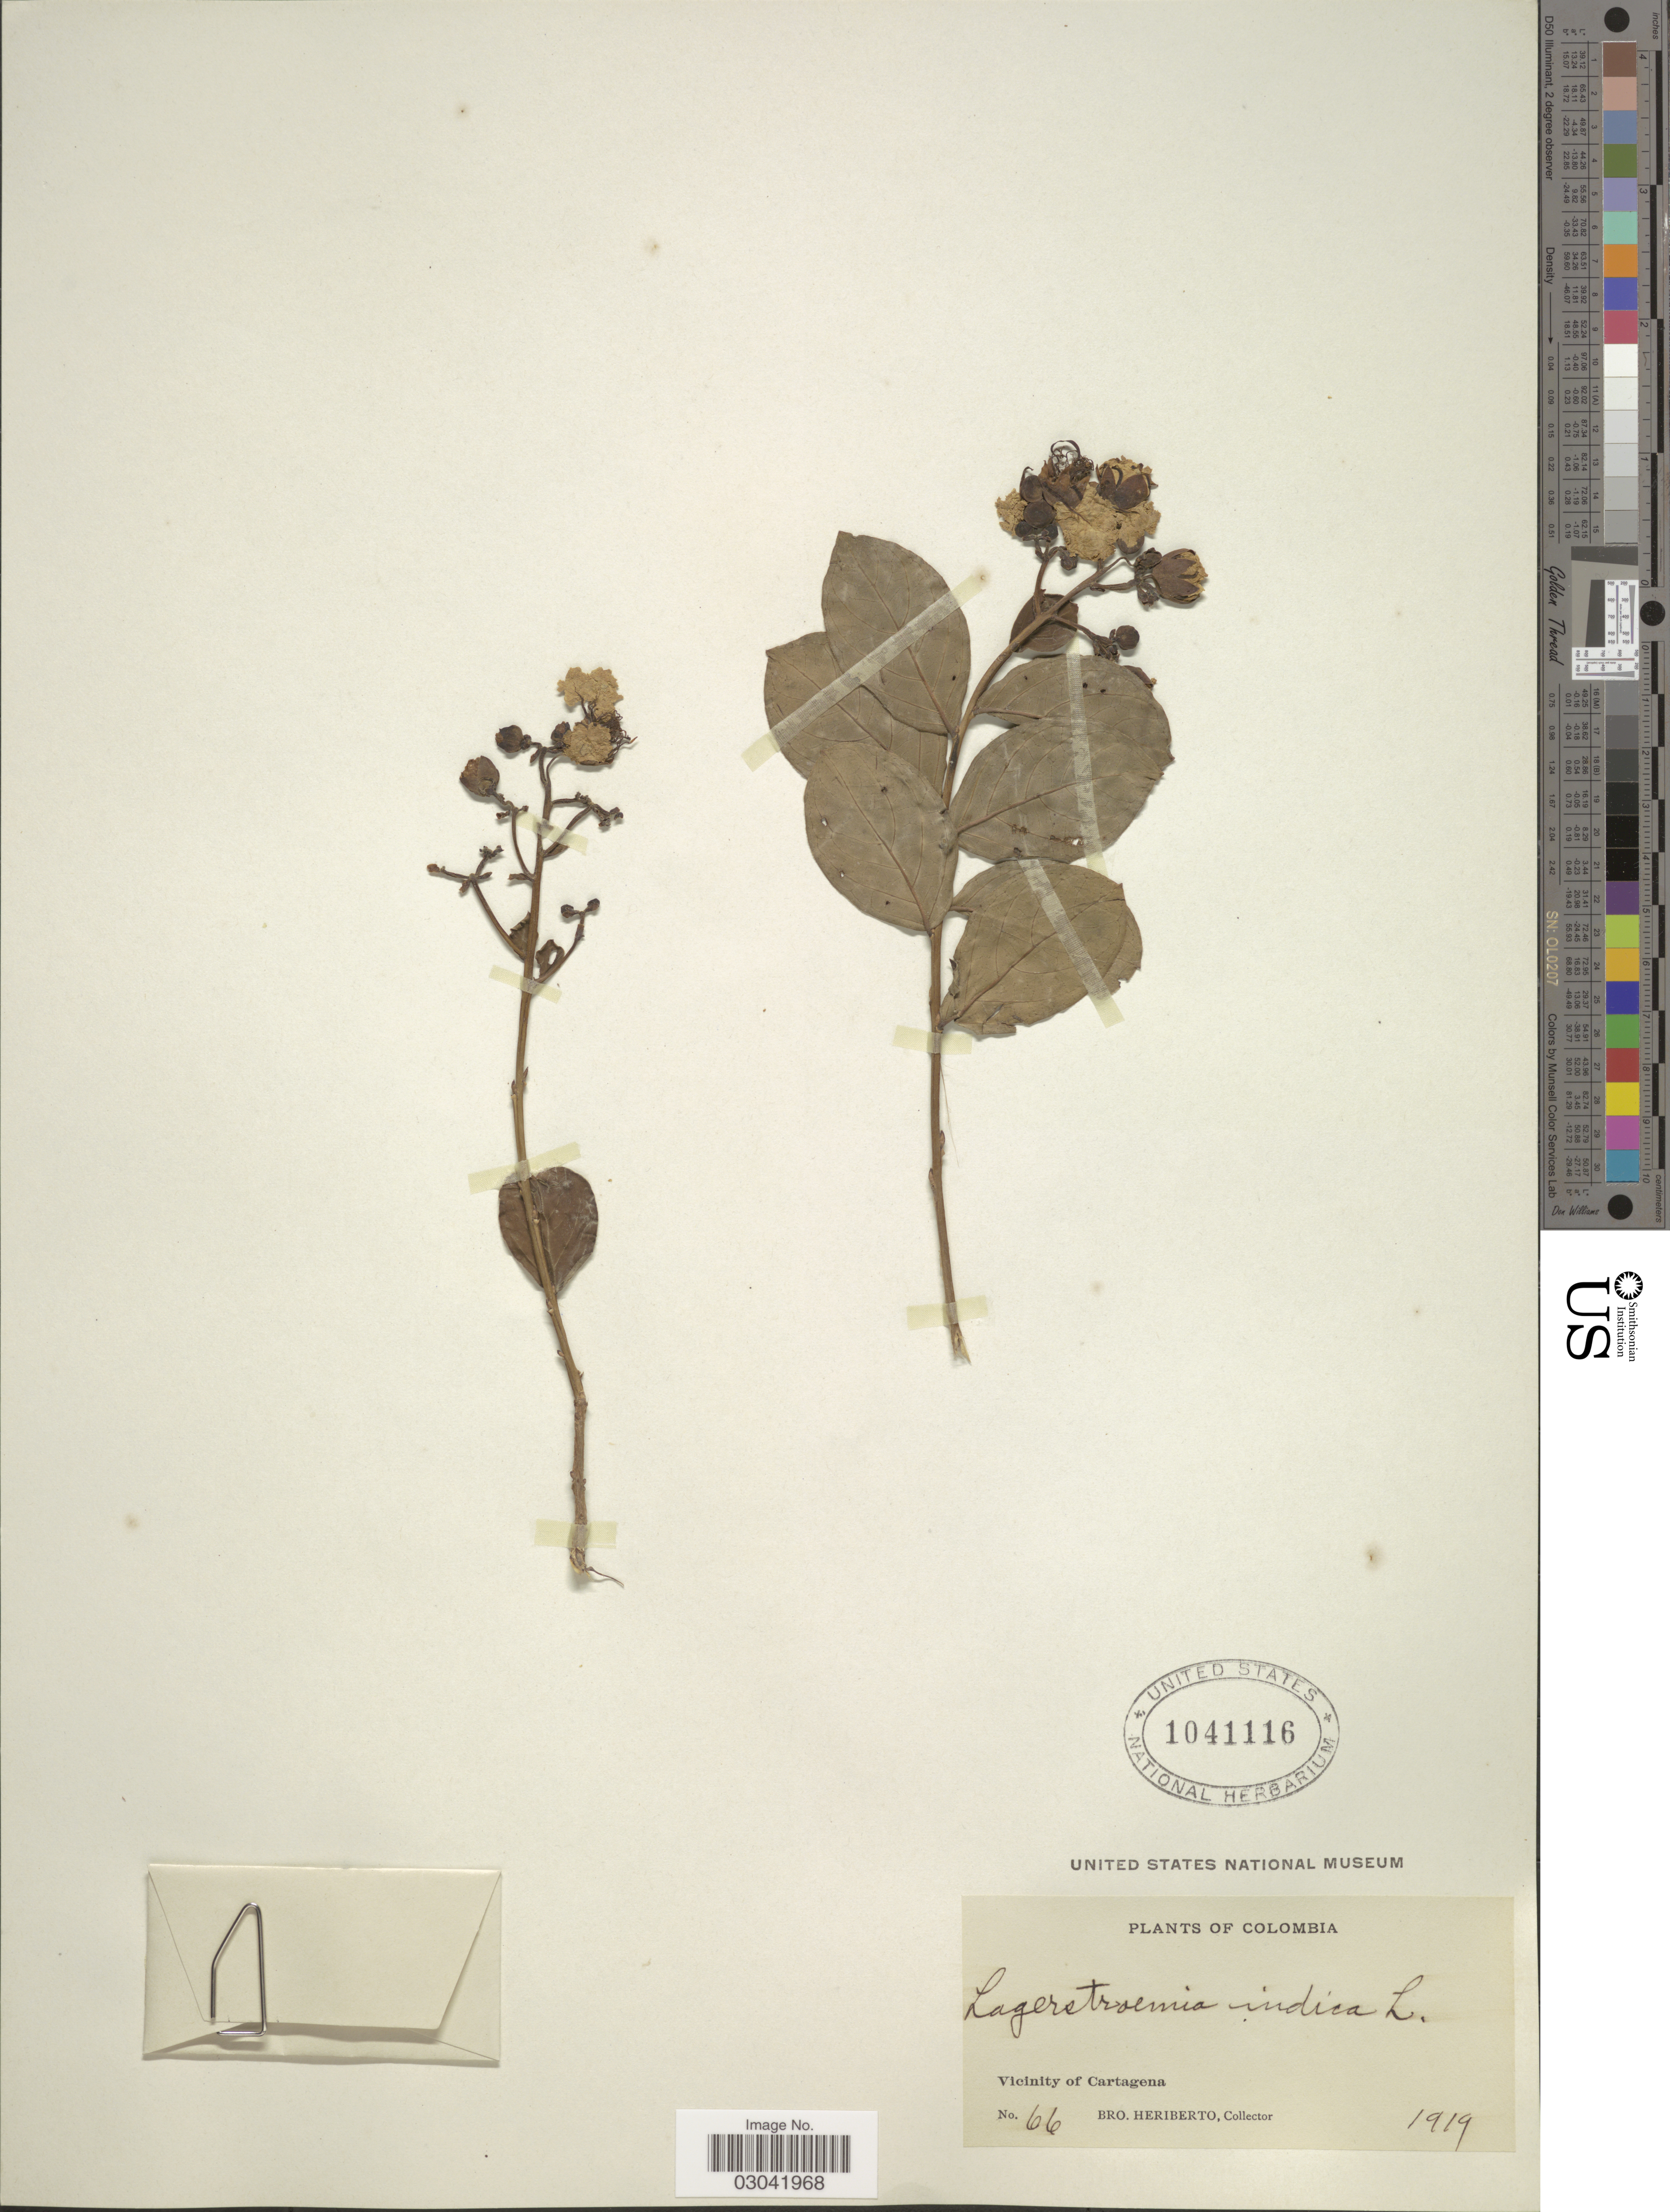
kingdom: Plantae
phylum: Tracheophyta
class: Magnoliopsida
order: Myrtales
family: Lythraceae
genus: Lagerstroemia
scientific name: Lagerstroemia indica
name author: L.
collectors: B. Heriberto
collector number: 66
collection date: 1919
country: Colombia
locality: Vicinity of Cartagena.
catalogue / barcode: US 1041116